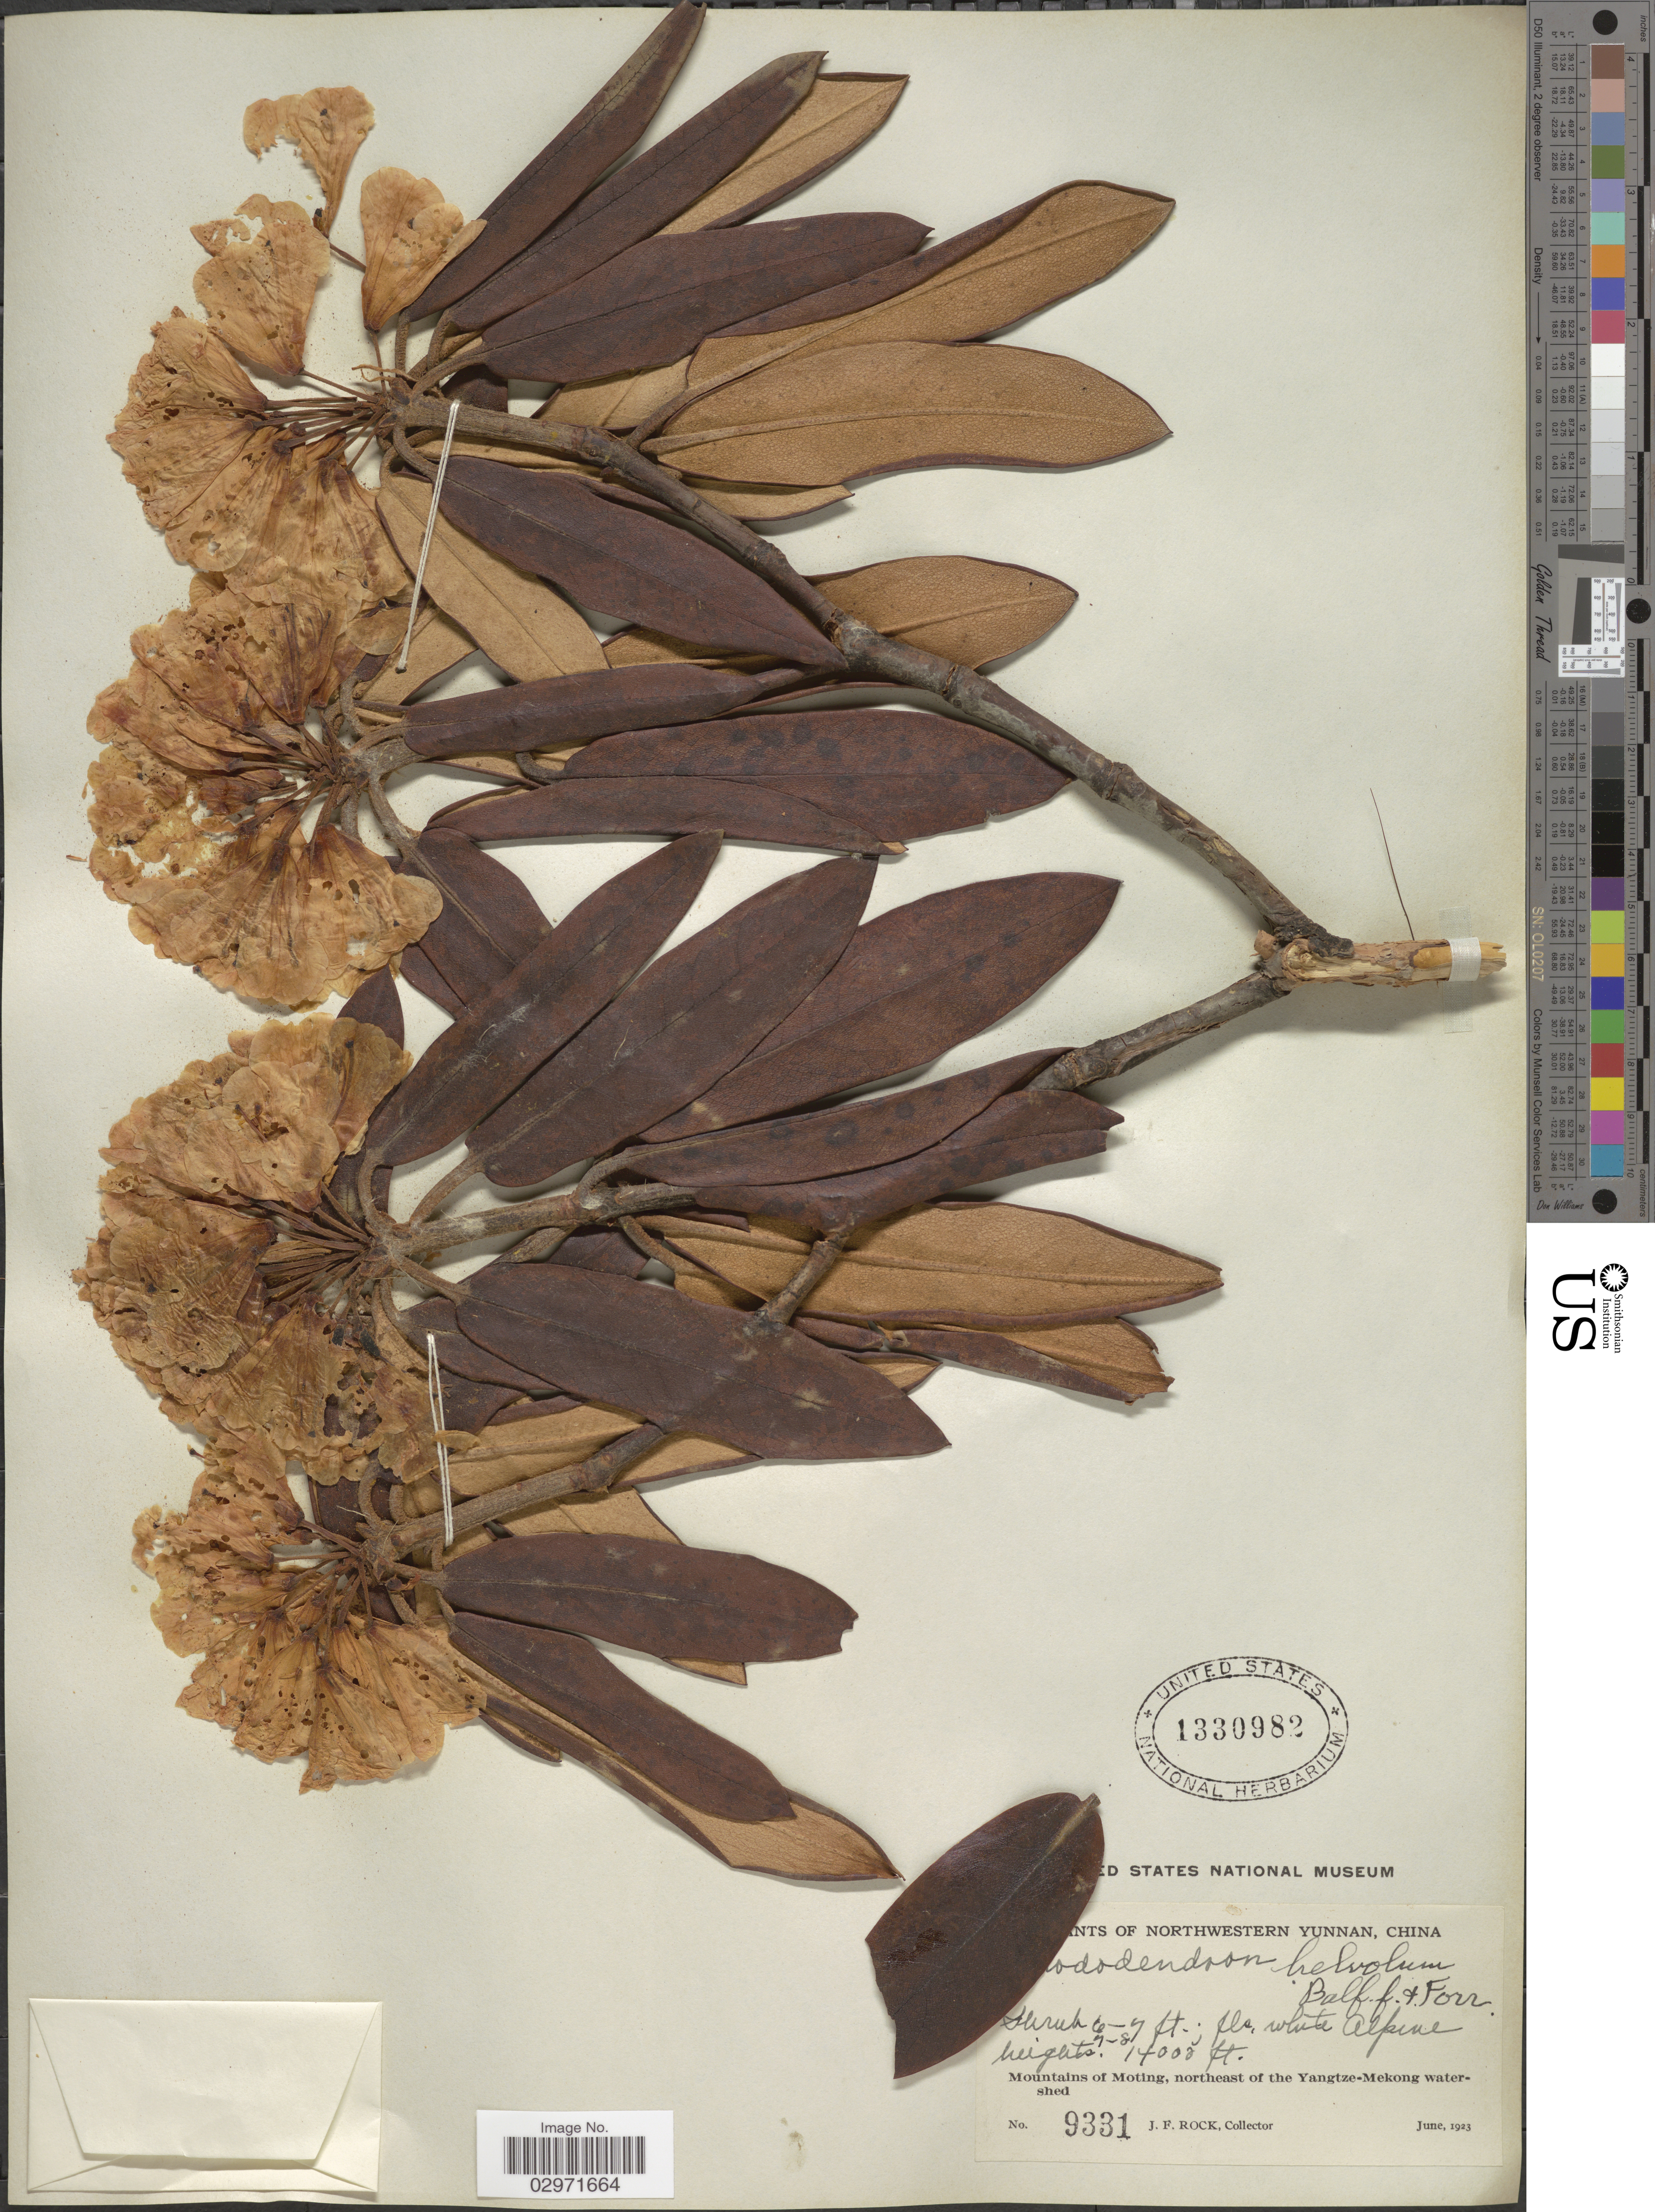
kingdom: Plantae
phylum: Tracheophyta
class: Magnoliopsida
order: Ericales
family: Ericaceae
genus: Rhododendron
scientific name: Rhododendron levistratum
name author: Balf. f. & Forrest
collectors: J. Rock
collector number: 9331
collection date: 1923-06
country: China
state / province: Yunnan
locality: Northwestern Yunnan. Alpine heights. Mountains of Moting, northeast of the Yangtze-Mekong watershed.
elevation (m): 4267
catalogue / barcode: US 1330982